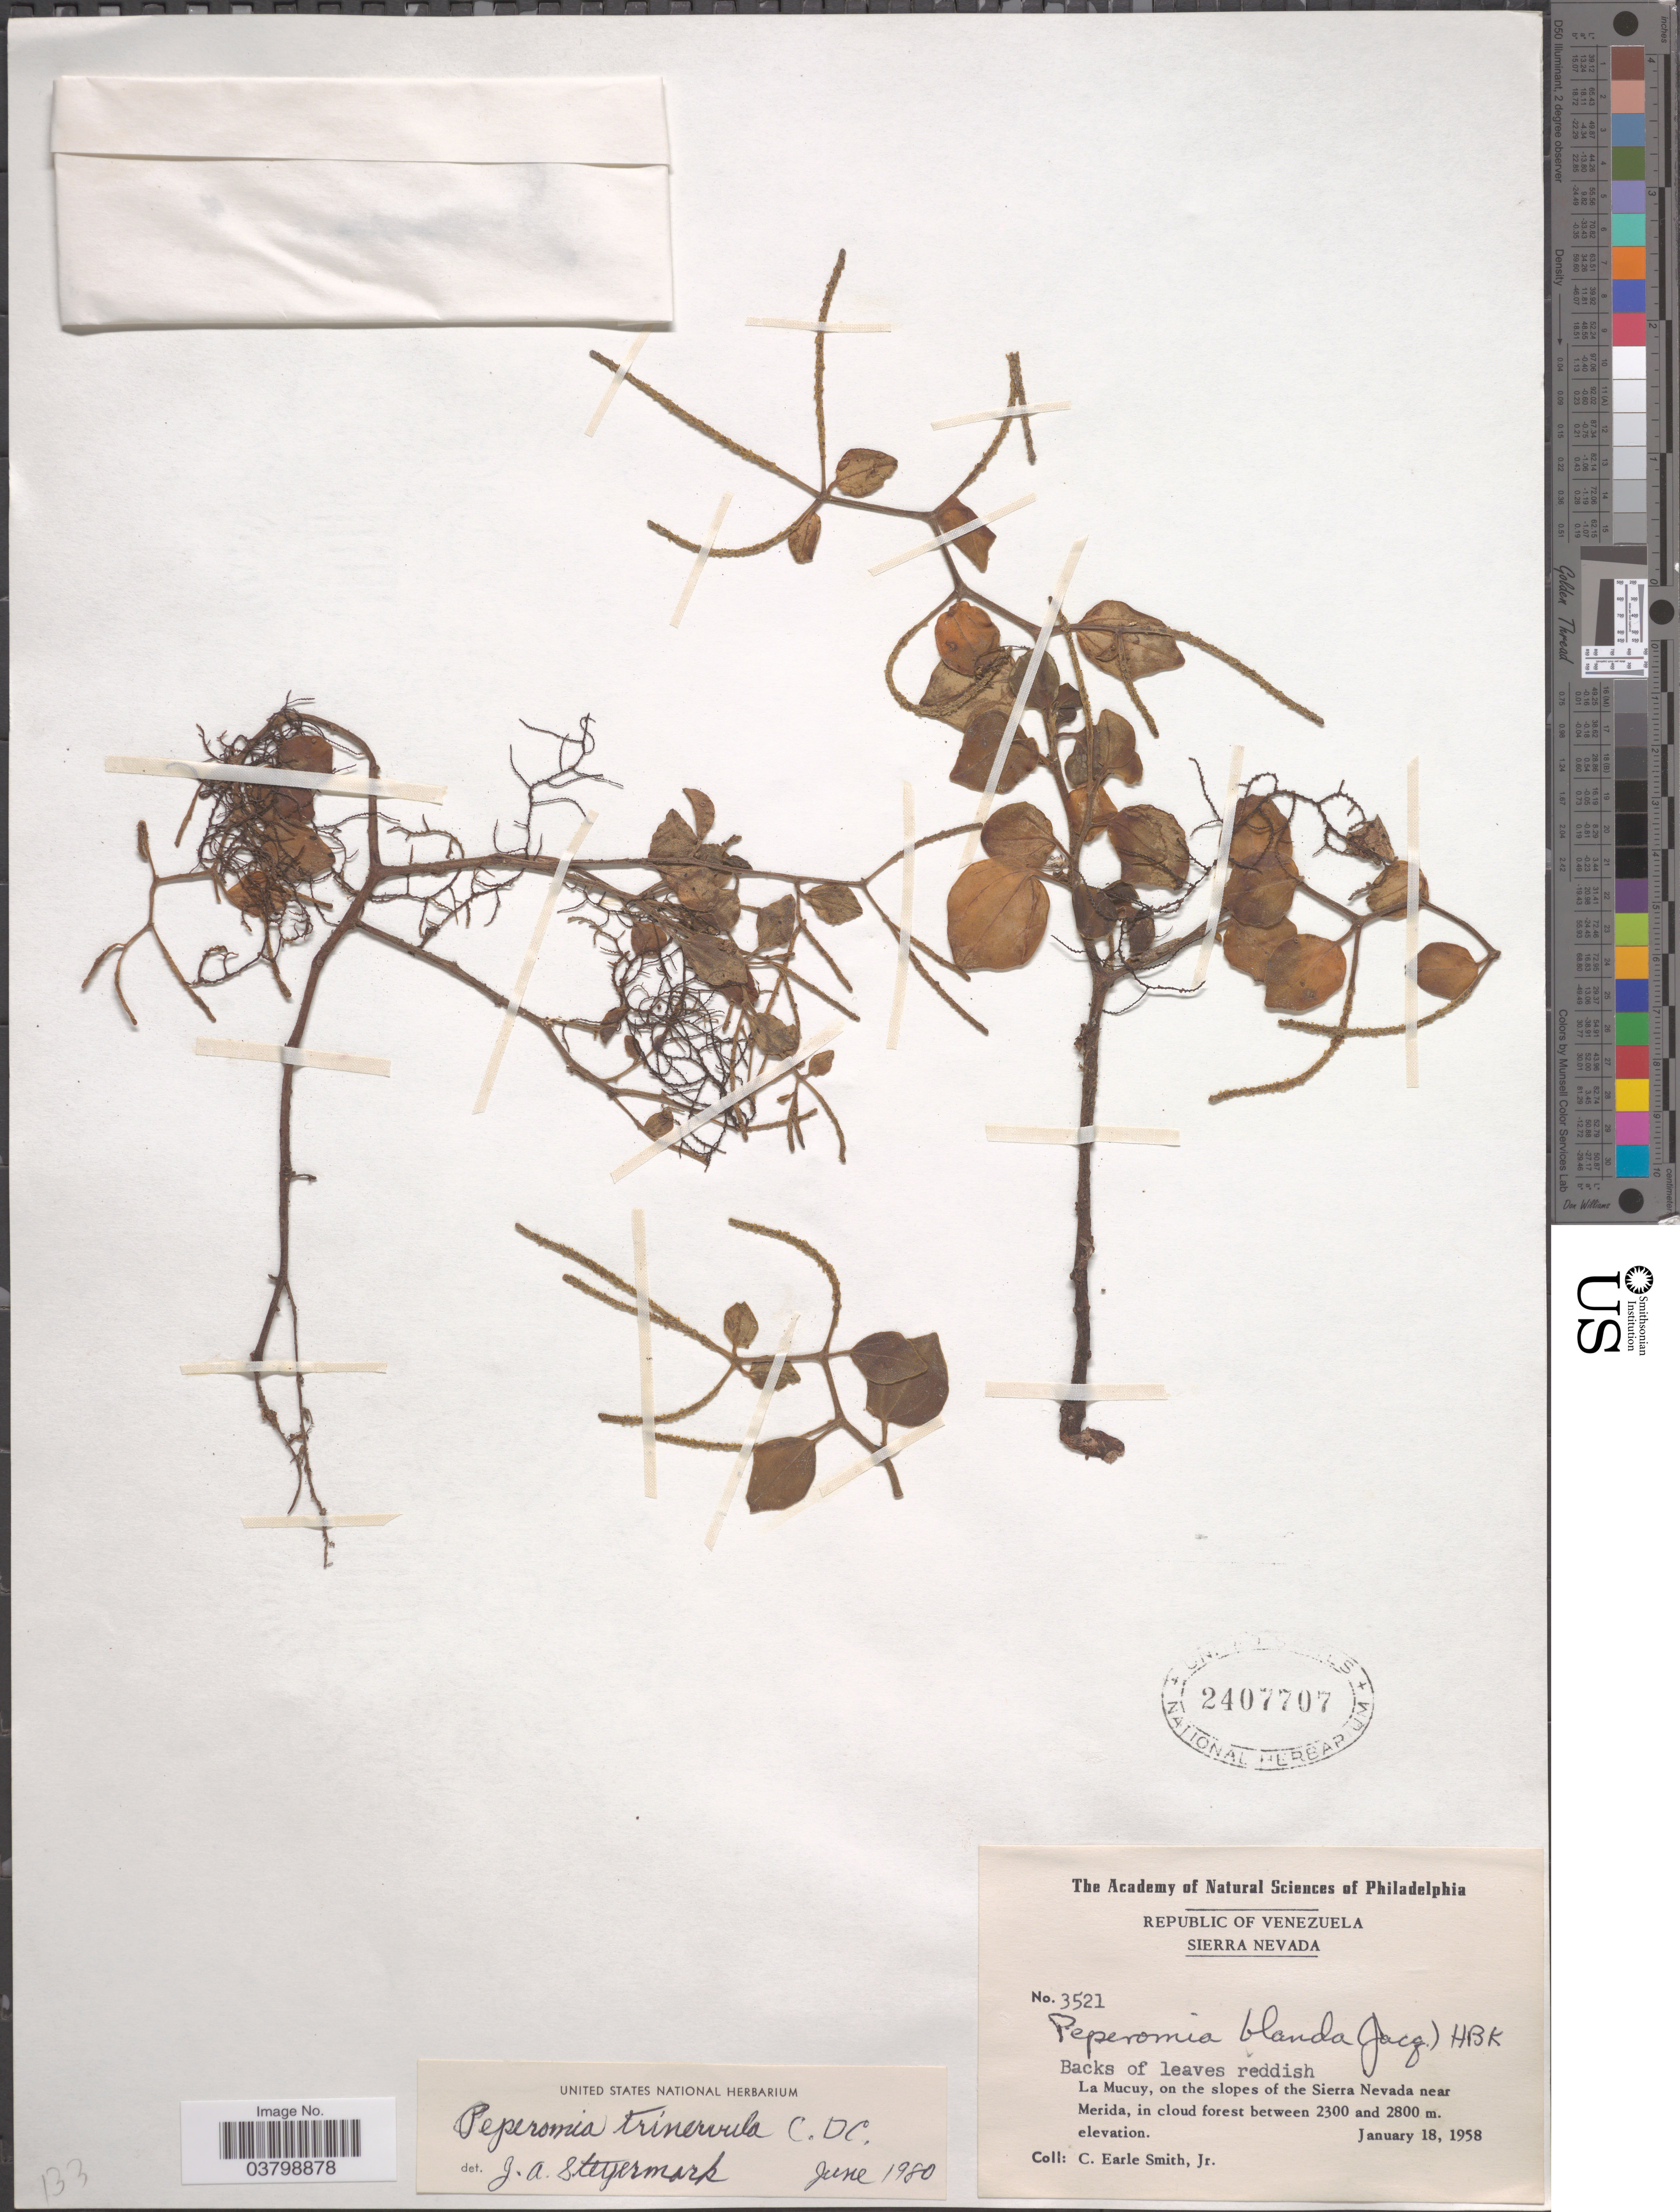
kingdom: Plantae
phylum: Tracheophyta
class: Magnoliopsida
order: Piperales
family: Piperaceae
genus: Peperomia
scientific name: Peperomia trinervula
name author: C. DC.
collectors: C. E. Smith Jr.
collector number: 3521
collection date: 1958-01-18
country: Venezuela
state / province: Merida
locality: Sierra Nevada. La Mucuy, on the slopes of the Sierra Nevada near Merida.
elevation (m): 2300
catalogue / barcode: US 2407707